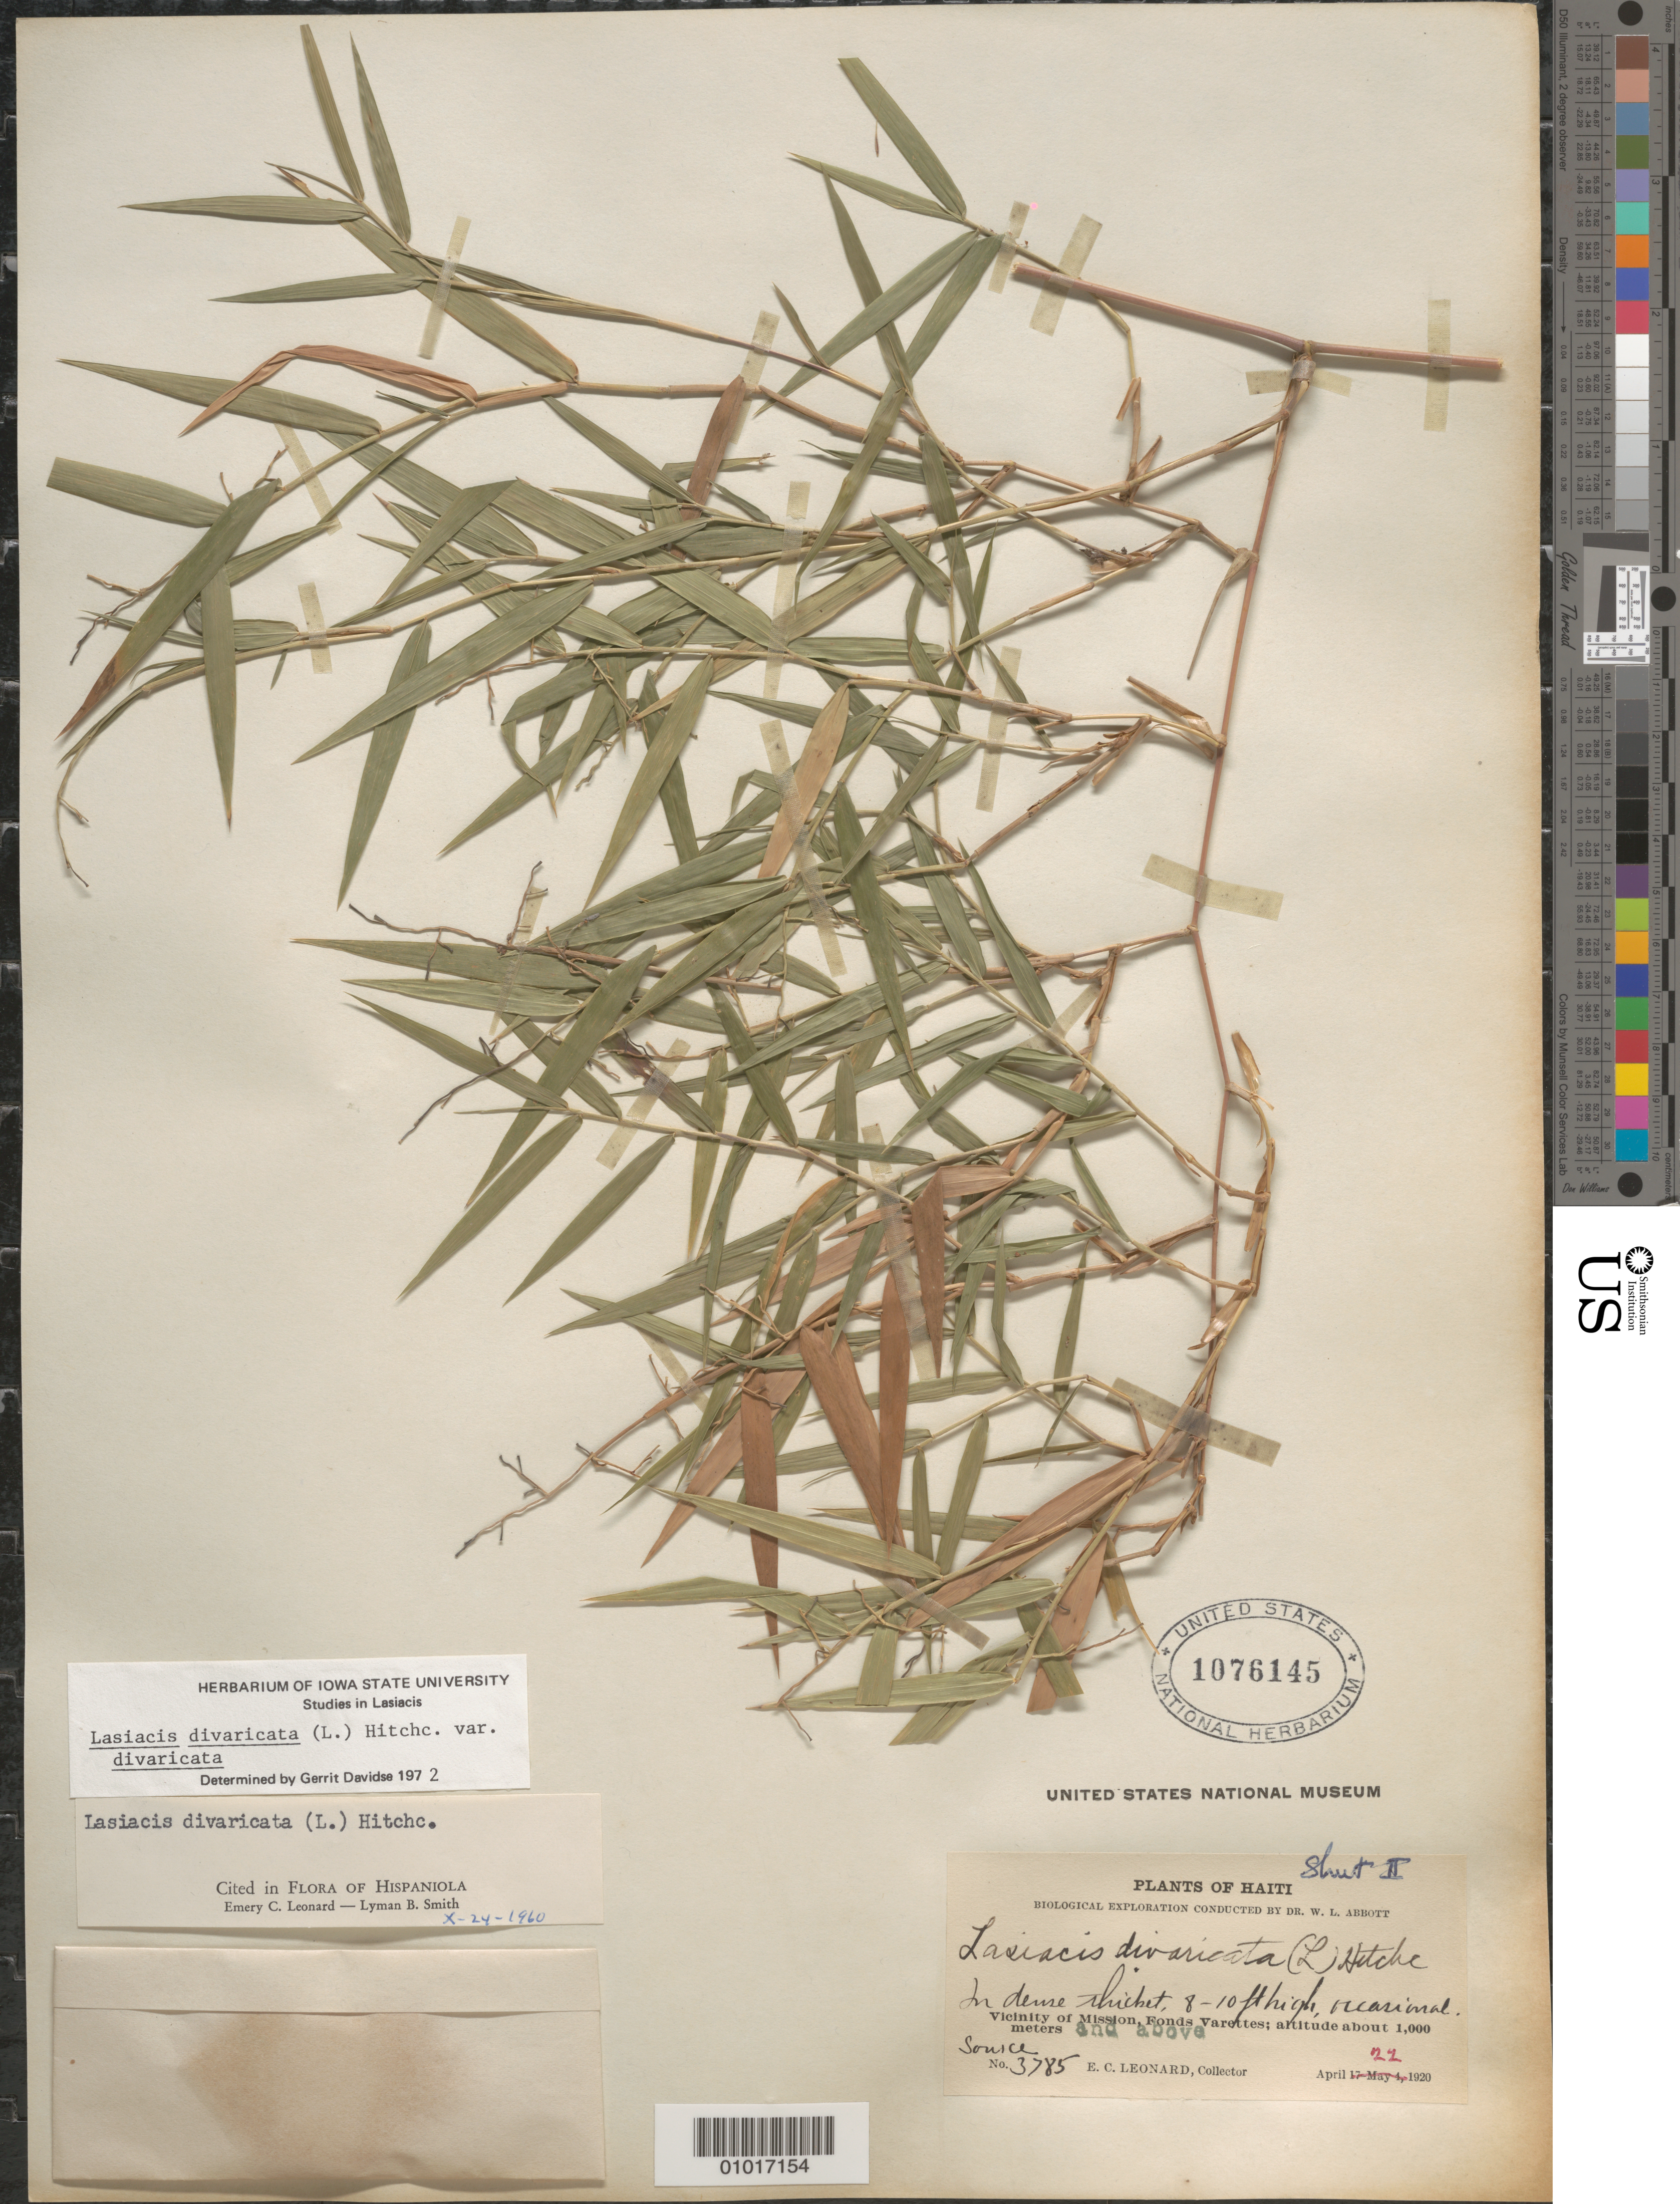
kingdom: Plantae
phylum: Tracheophyta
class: Liliopsida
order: Poales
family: Poaceae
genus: Lasiacis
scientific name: Lasiacis divaricata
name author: (L.) Hitchc.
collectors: E. C. Leonard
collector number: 3785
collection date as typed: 22 Apr 1920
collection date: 1920-04-22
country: Haiti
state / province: Óuest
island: Hispaniola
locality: Vicinity of Mission, Fonds Varrettes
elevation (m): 1000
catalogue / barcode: US 1076145